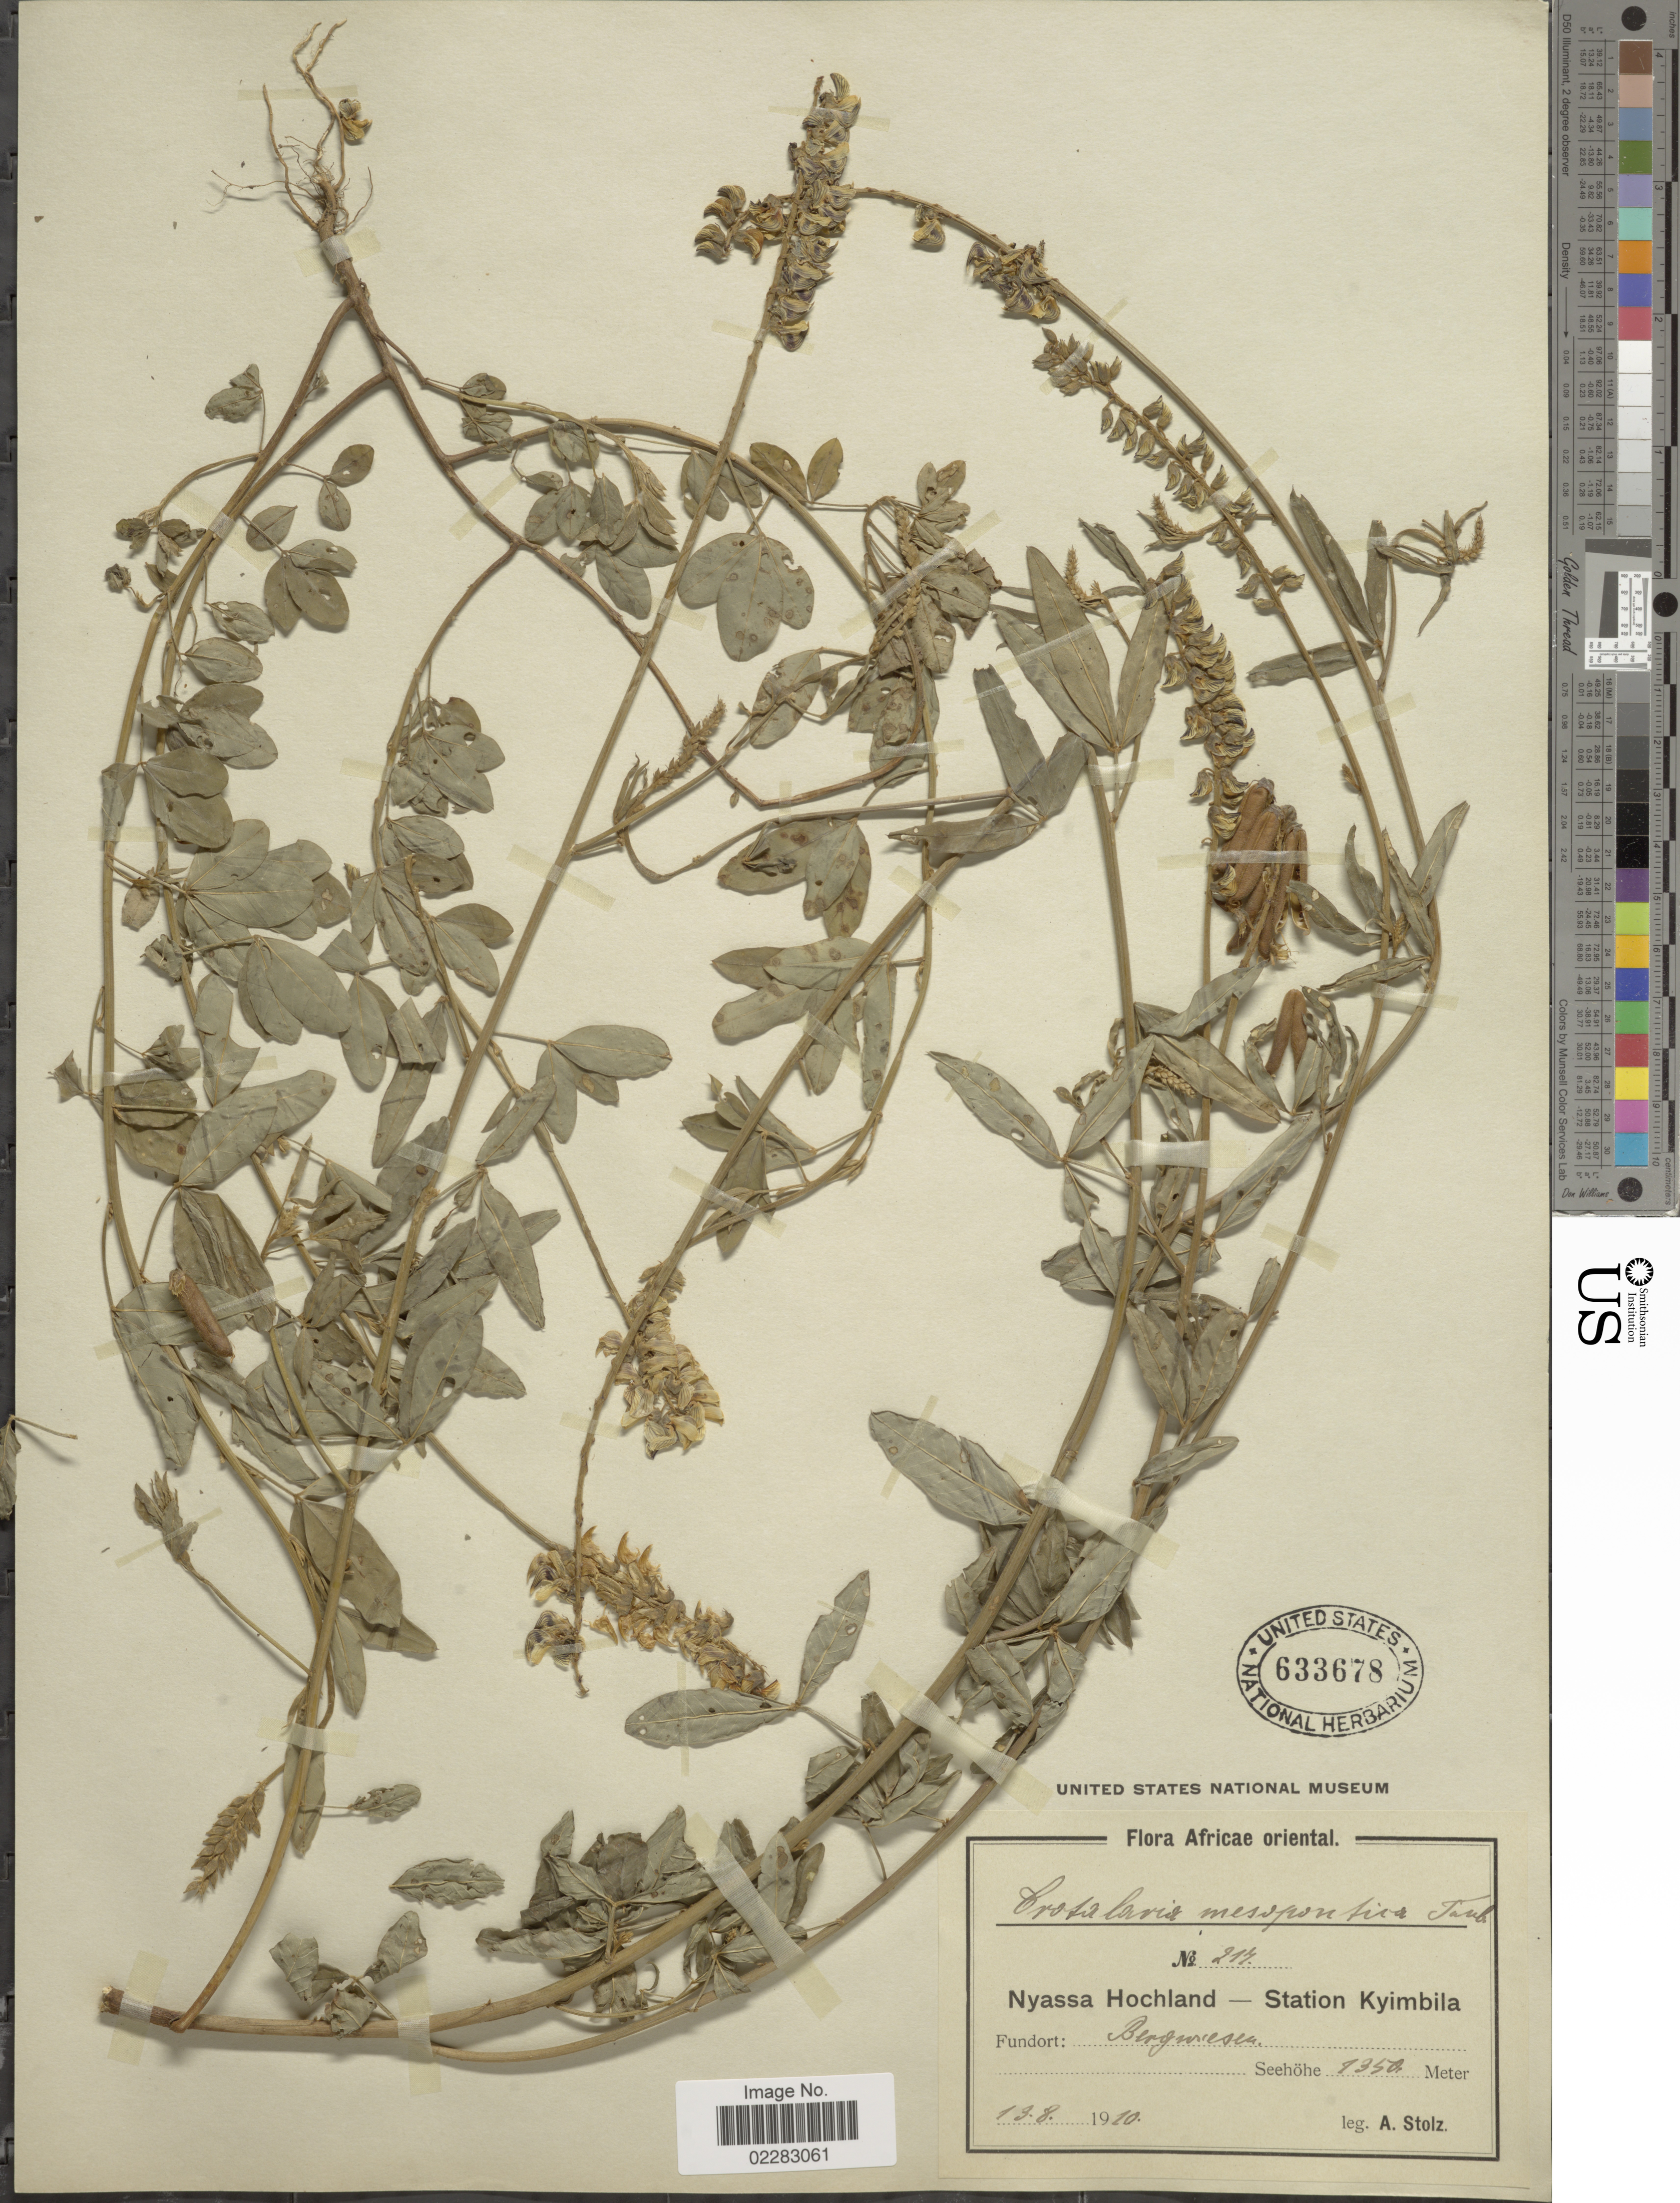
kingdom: Plantae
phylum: Tracheophyta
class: Magnoliopsida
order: Fabales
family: Fabaceae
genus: Crotalaria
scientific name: Crotalaria mesopontica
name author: Taub.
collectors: A. Stolz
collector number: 217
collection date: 1910-08-13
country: Tanzania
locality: Africae oriental, Nyassa Hochland-Station Kyimbila.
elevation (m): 1350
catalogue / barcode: US 633678